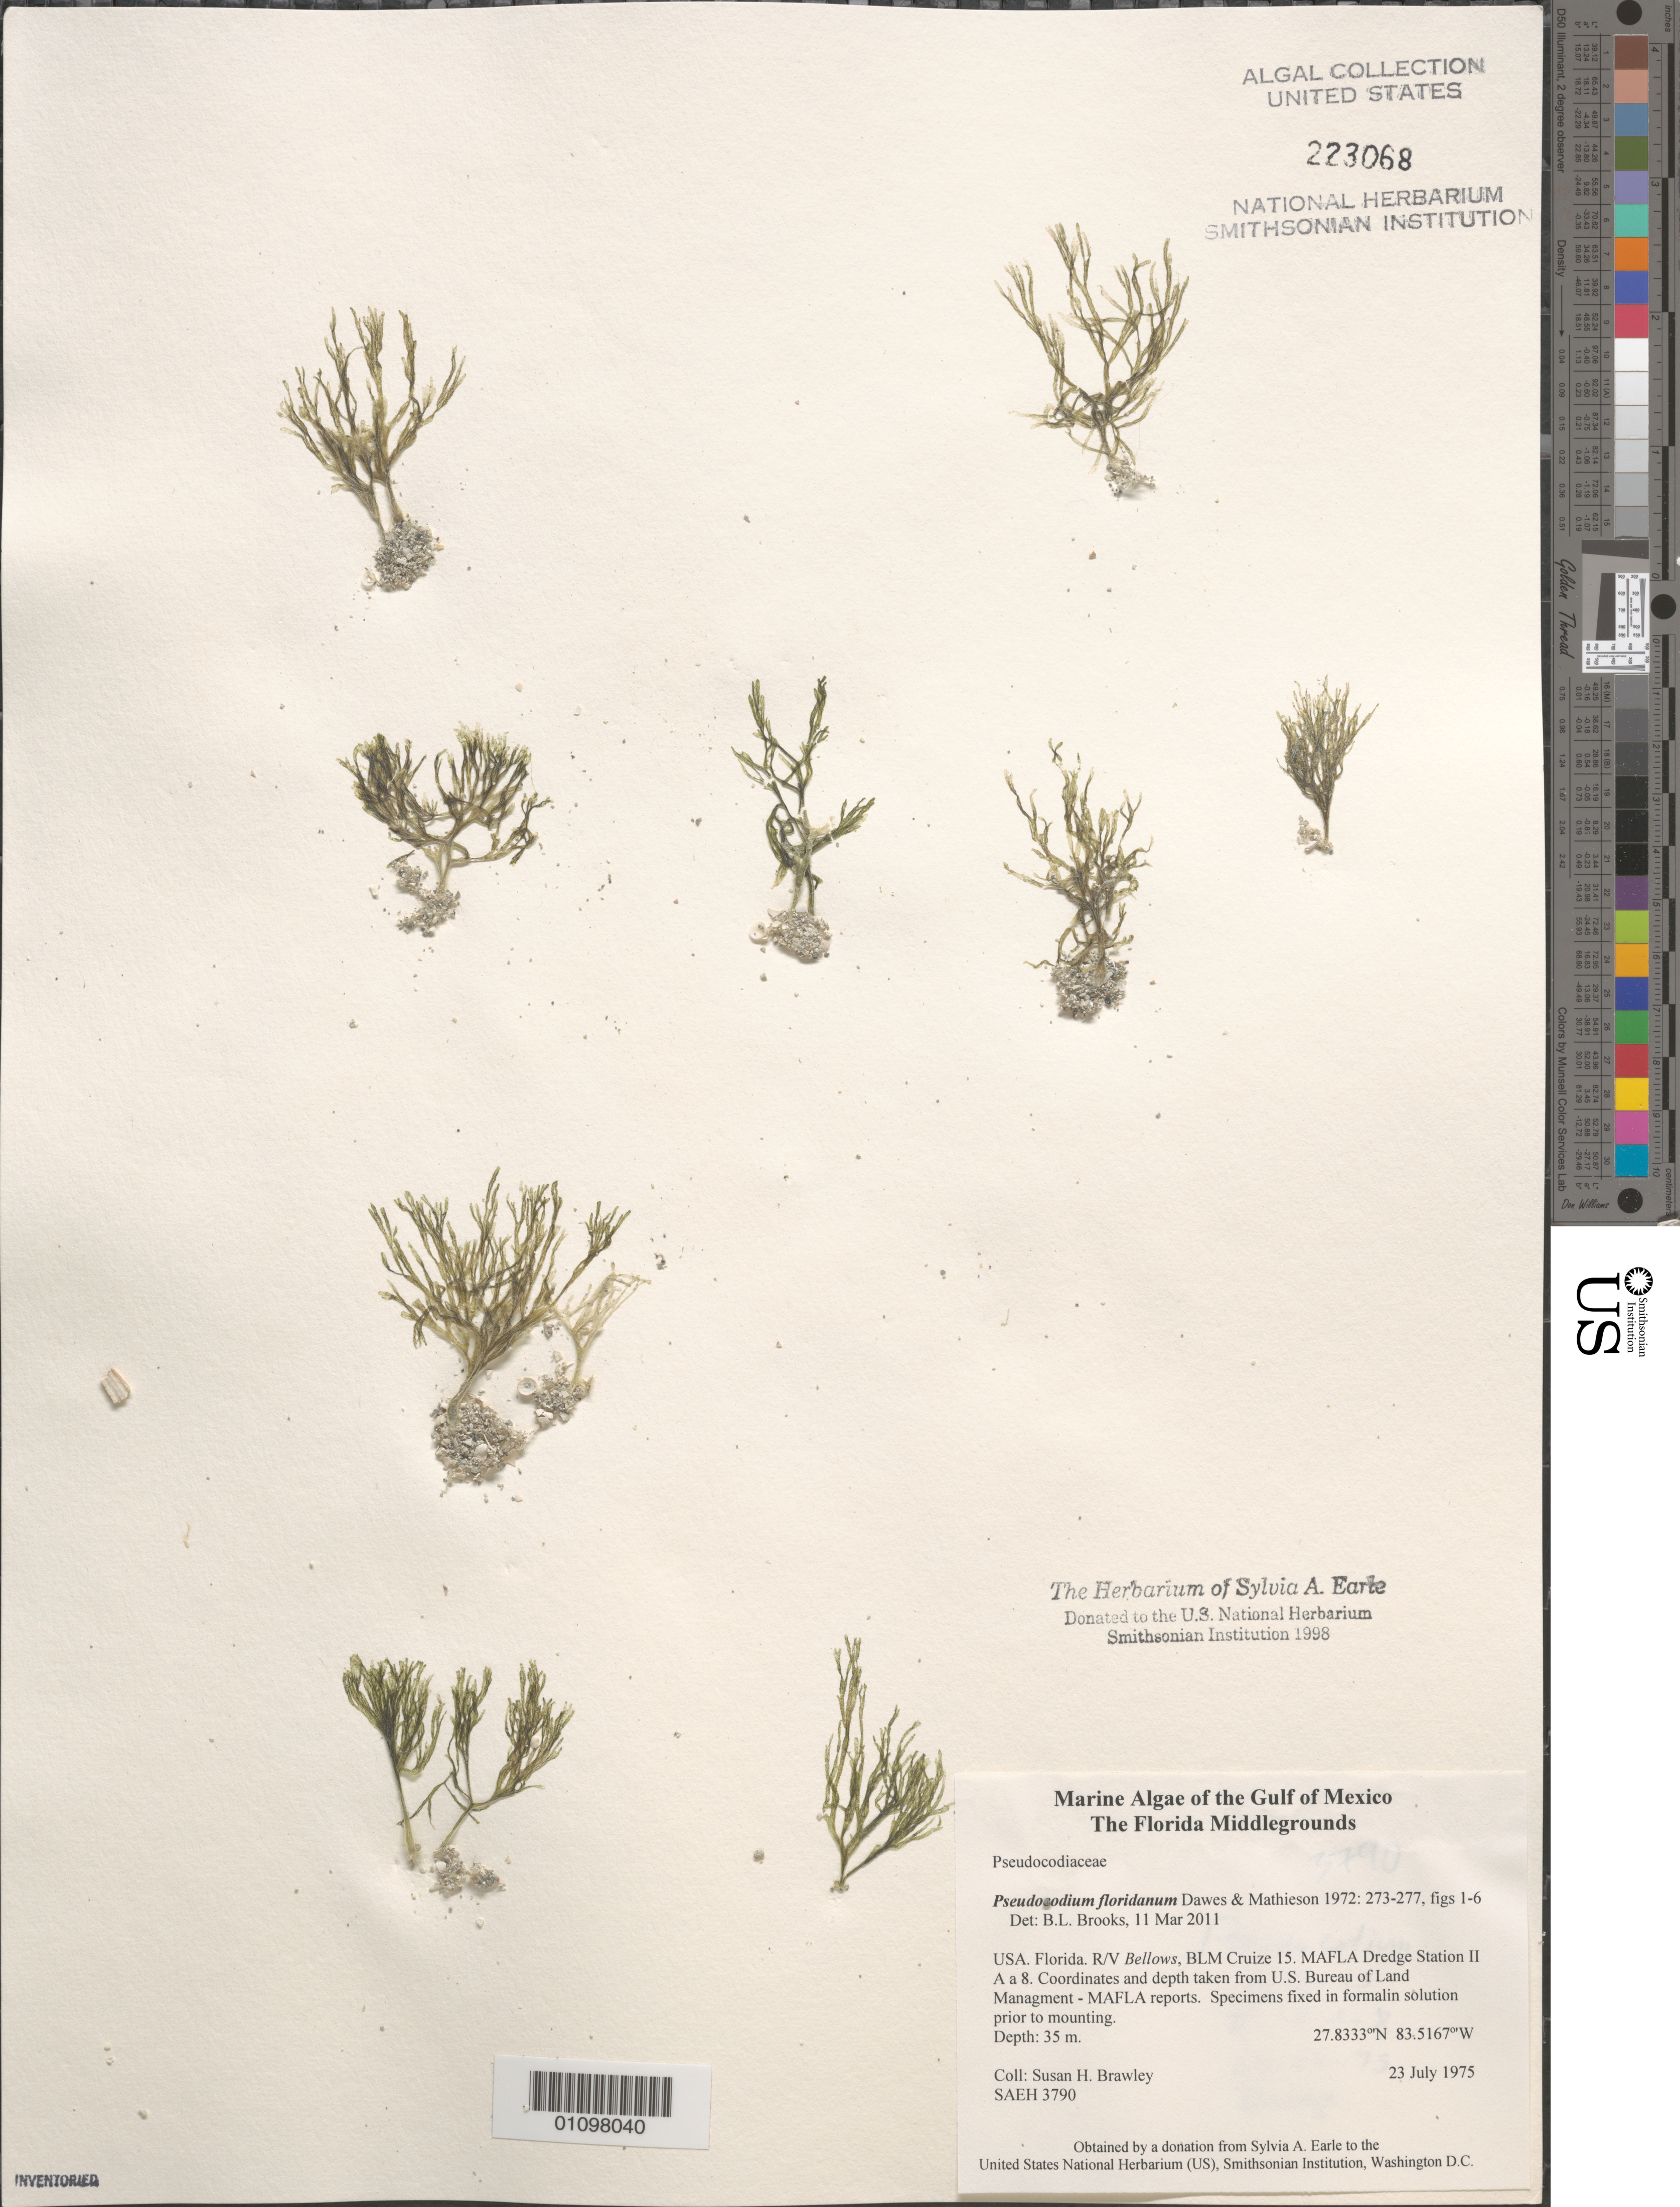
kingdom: Plantae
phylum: Chlorophyta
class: Ulvophyceae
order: Bryopsidales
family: Pseudocodiaceae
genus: Pseudocodium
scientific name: Pseudocodium floridanum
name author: Dawes & A.C. Mathieson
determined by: Brooks, B. L., (BOT), Smithsonian Institution - National Museum of Natural History (UNITED STATES)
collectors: S. Brawley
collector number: SAEH 3790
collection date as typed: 23 Jul 1975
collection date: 1975-07-23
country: United States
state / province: Florida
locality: Gulf of Mexico, Florida Middle Grounds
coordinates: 27.8333 N, 83.5167 W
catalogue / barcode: US 223068